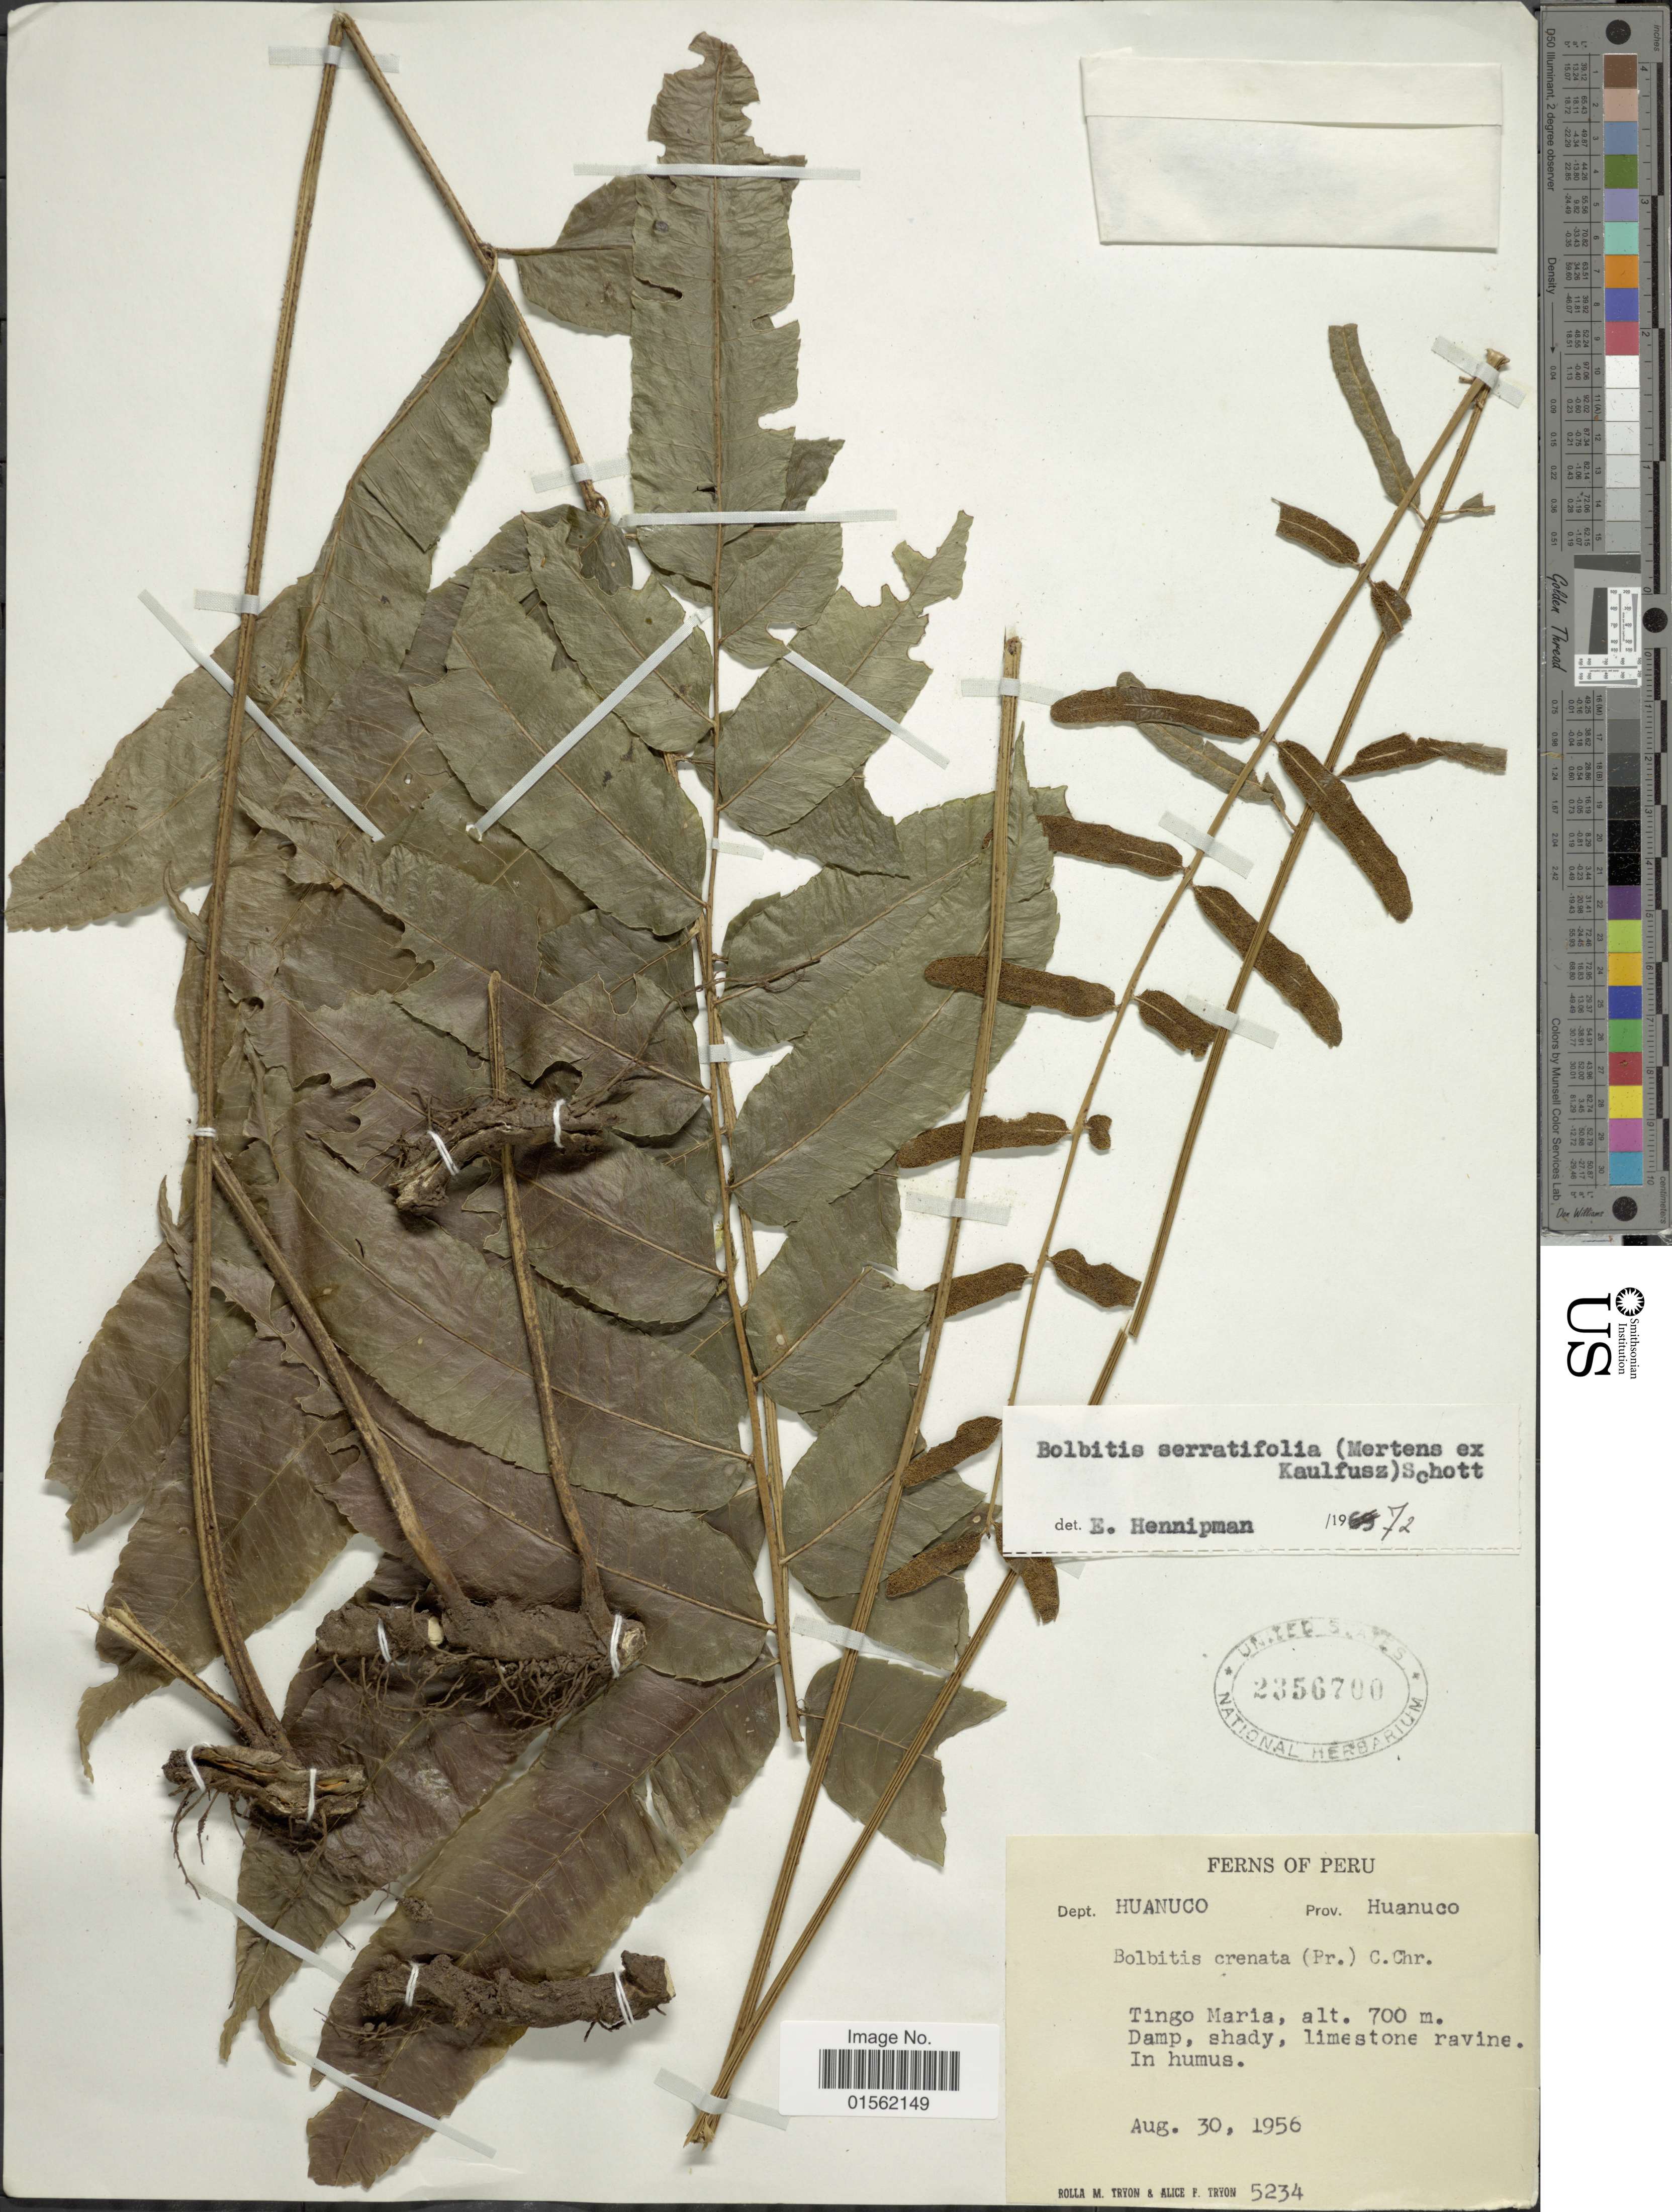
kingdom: Plantae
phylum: Tracheophyta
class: Polypodiopsida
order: Polypodiales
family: Dryopteridaceae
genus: Bolbitis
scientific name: Bolbitis serratifolia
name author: (Mert. ex Kaulf.) Schott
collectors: R. M. Tryon & A. F. Tryon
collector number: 5234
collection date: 1956-08-30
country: Peru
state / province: Huánuco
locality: Prov. Huanuco, Tingo Maria, limestone ravine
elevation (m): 700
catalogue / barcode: US 2356700